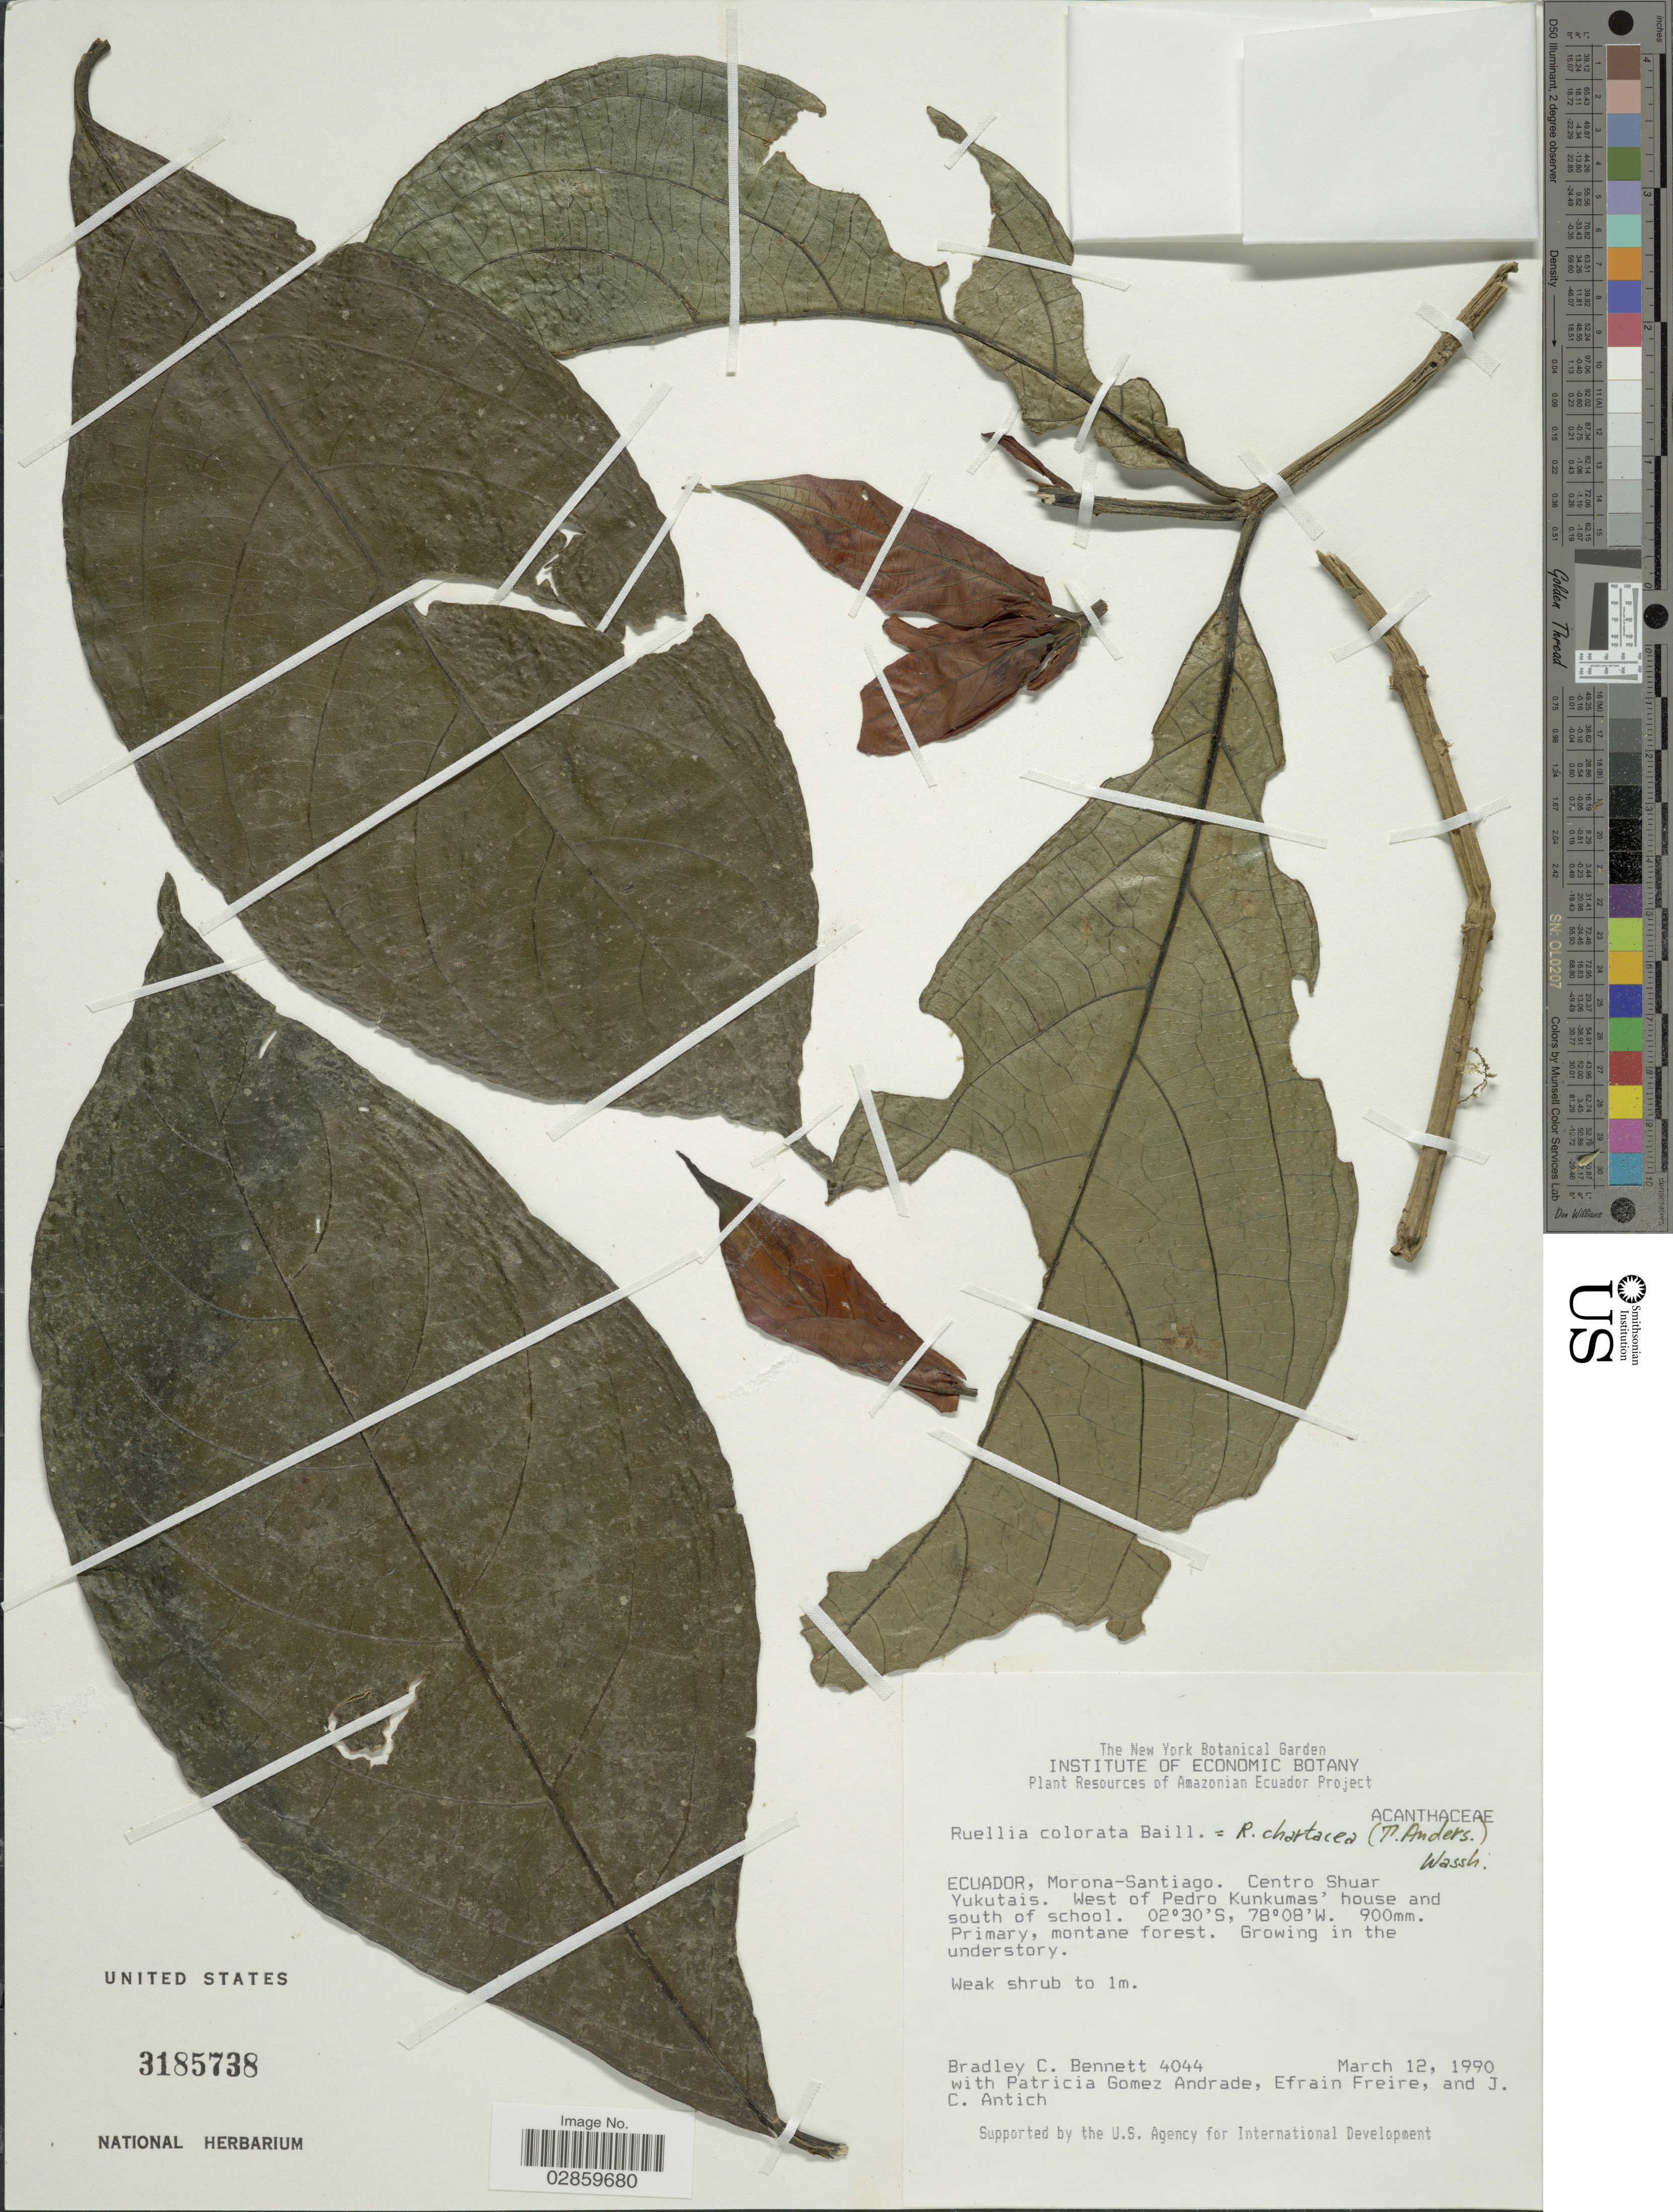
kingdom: Plantae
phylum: Tracheophyta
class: Magnoliopsida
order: Lamiales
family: Acanthaceae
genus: Ruellia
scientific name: Ruellia chartacea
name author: (T. Anderson) Wassh.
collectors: B. C. Bennett, P. Gomez Andrade, E. Freire & J. Antich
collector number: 4044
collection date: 1990-03-12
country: Ecuador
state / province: Morona-Santiago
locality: Centro Shuar Yukutais. West of Pedro Kunkumas' house and south of school.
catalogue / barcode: US 3185738